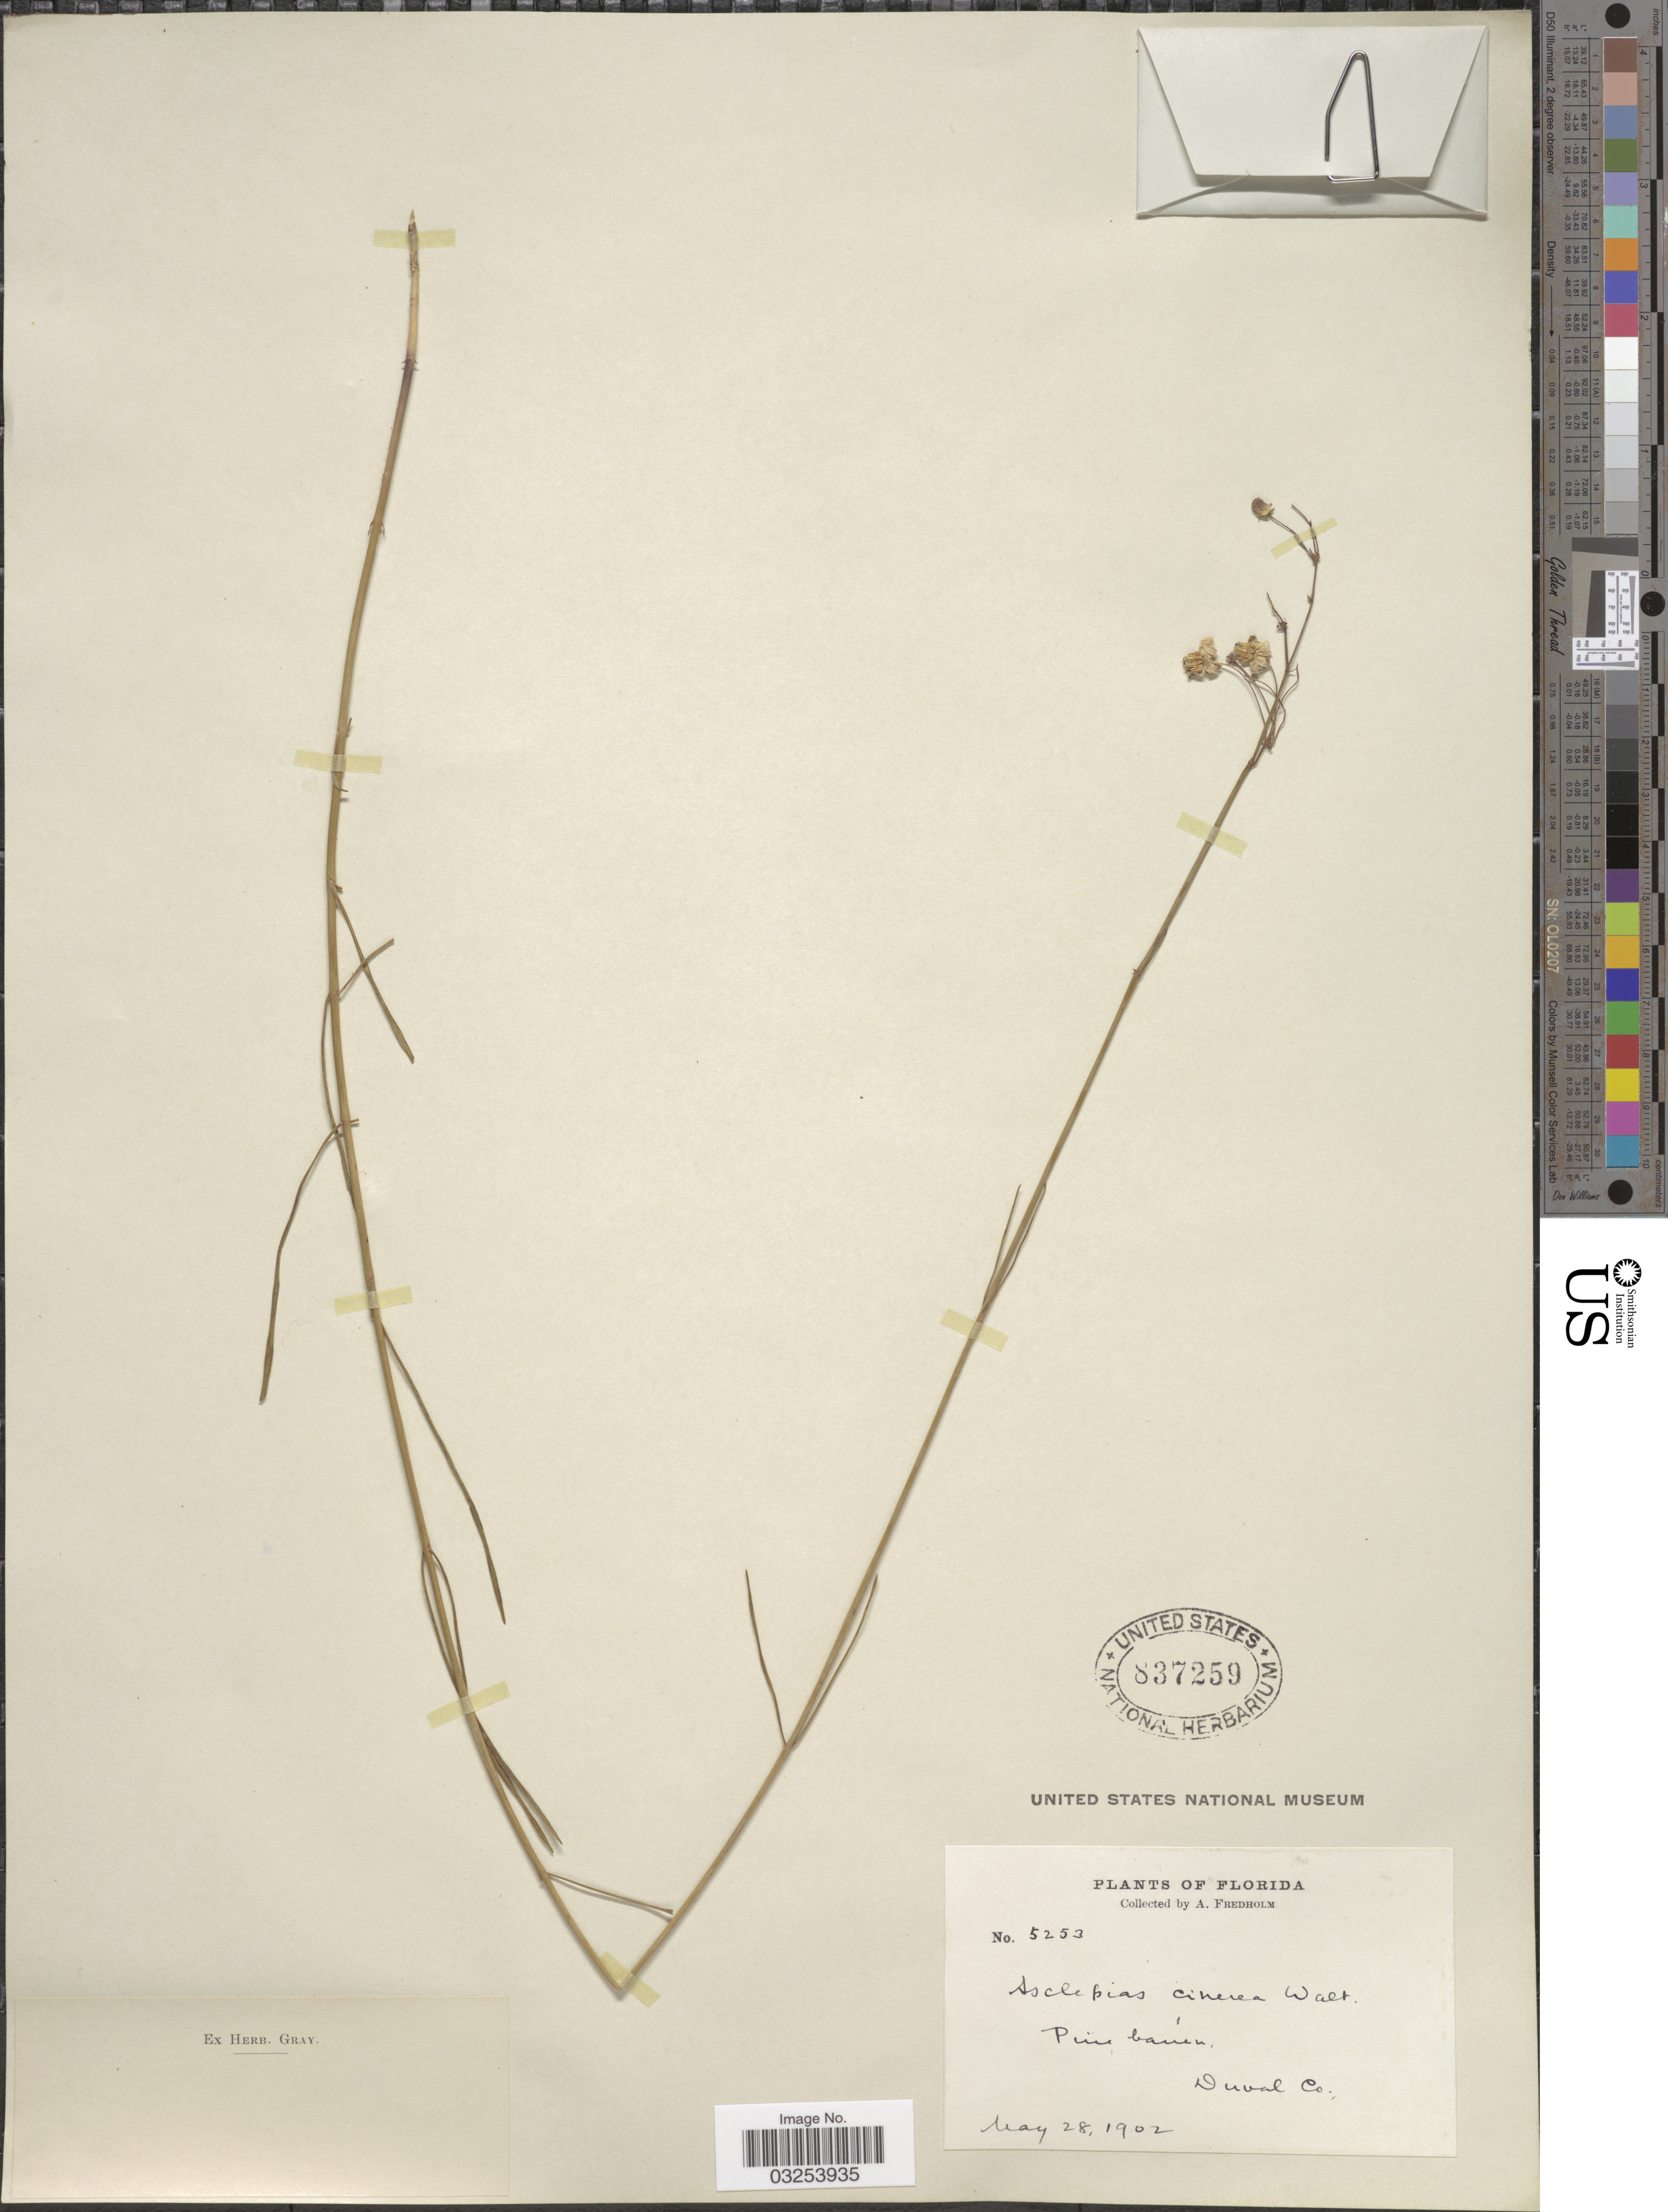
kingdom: Plantae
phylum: Tracheophyta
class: Magnoliopsida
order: Gentianales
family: Apocynaceae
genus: Asclepias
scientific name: Asclepias cinerea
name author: Walter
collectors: A. Fredholm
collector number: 5253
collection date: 1902-05-28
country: United States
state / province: Florida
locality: Duval Co.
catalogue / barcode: US 837259